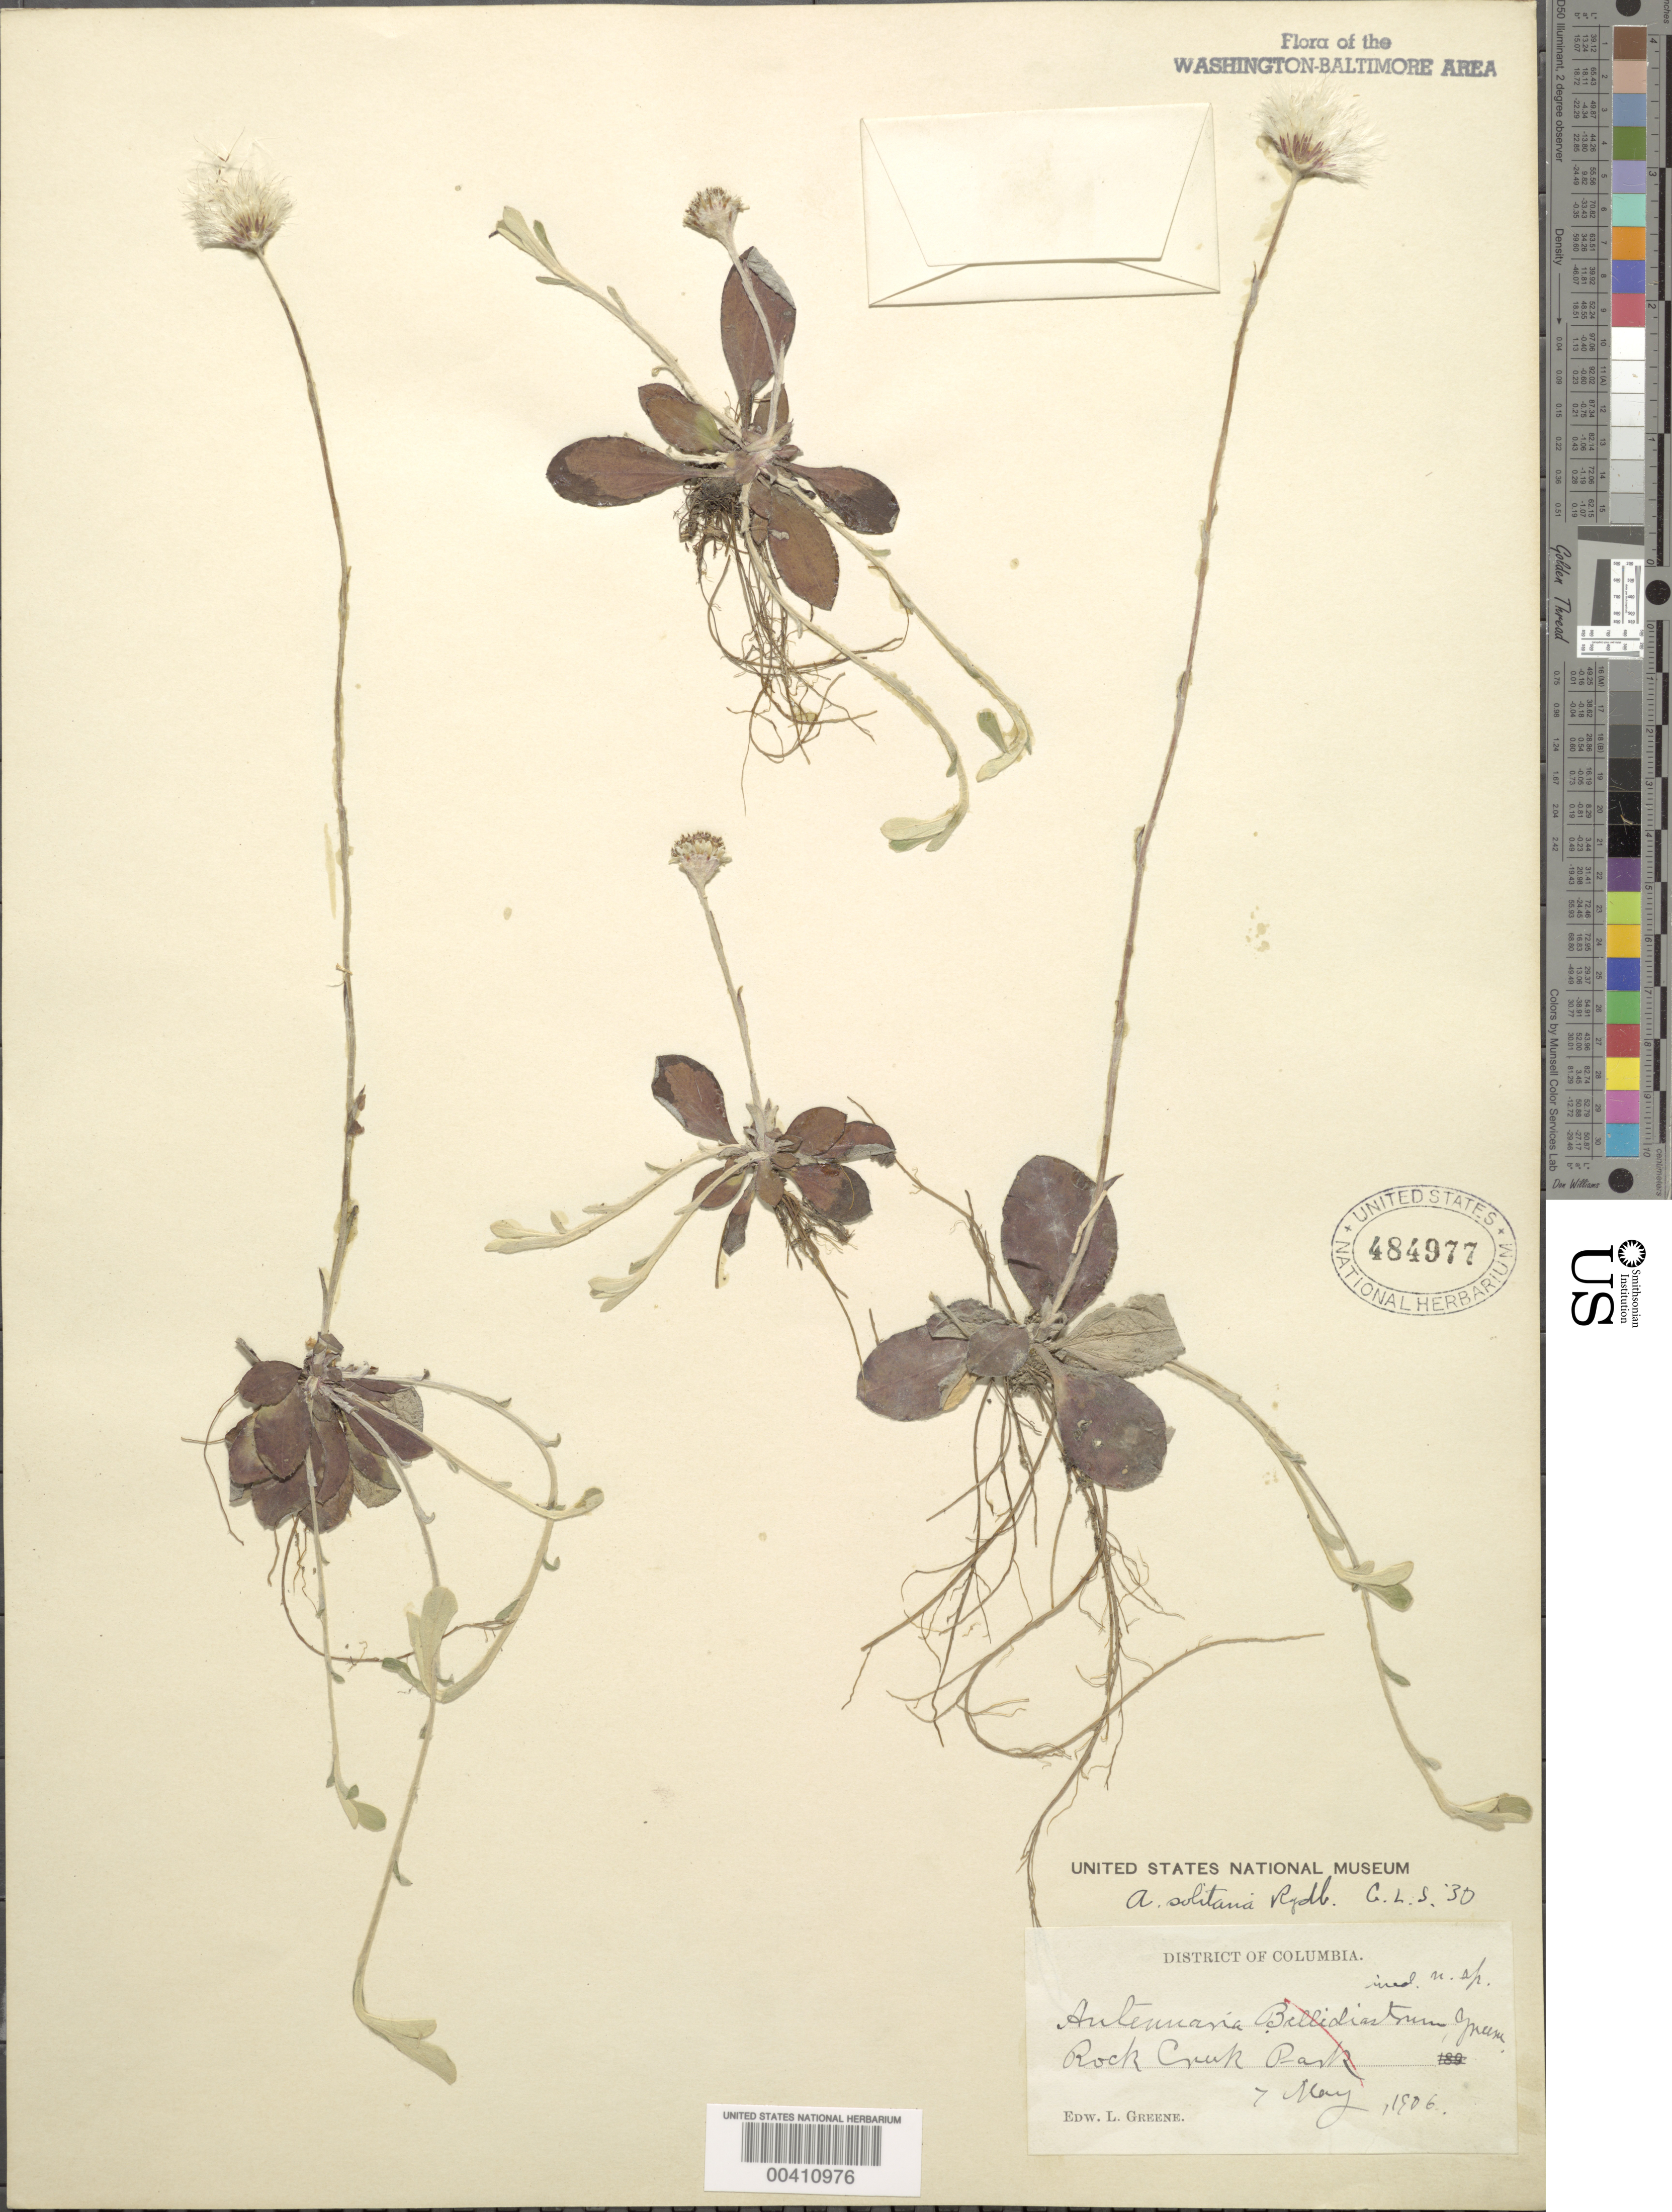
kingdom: Plantae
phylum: Tracheophyta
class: Magnoliopsida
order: Asterales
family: Asteraceae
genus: Antennaria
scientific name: Antennaria solitaria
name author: Rydb.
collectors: E. L. Greene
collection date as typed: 07 May 1906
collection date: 1906-05-07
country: United States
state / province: District of Columbia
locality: Rock Creek Park Rock Creek Park & vicinity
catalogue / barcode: US 484977